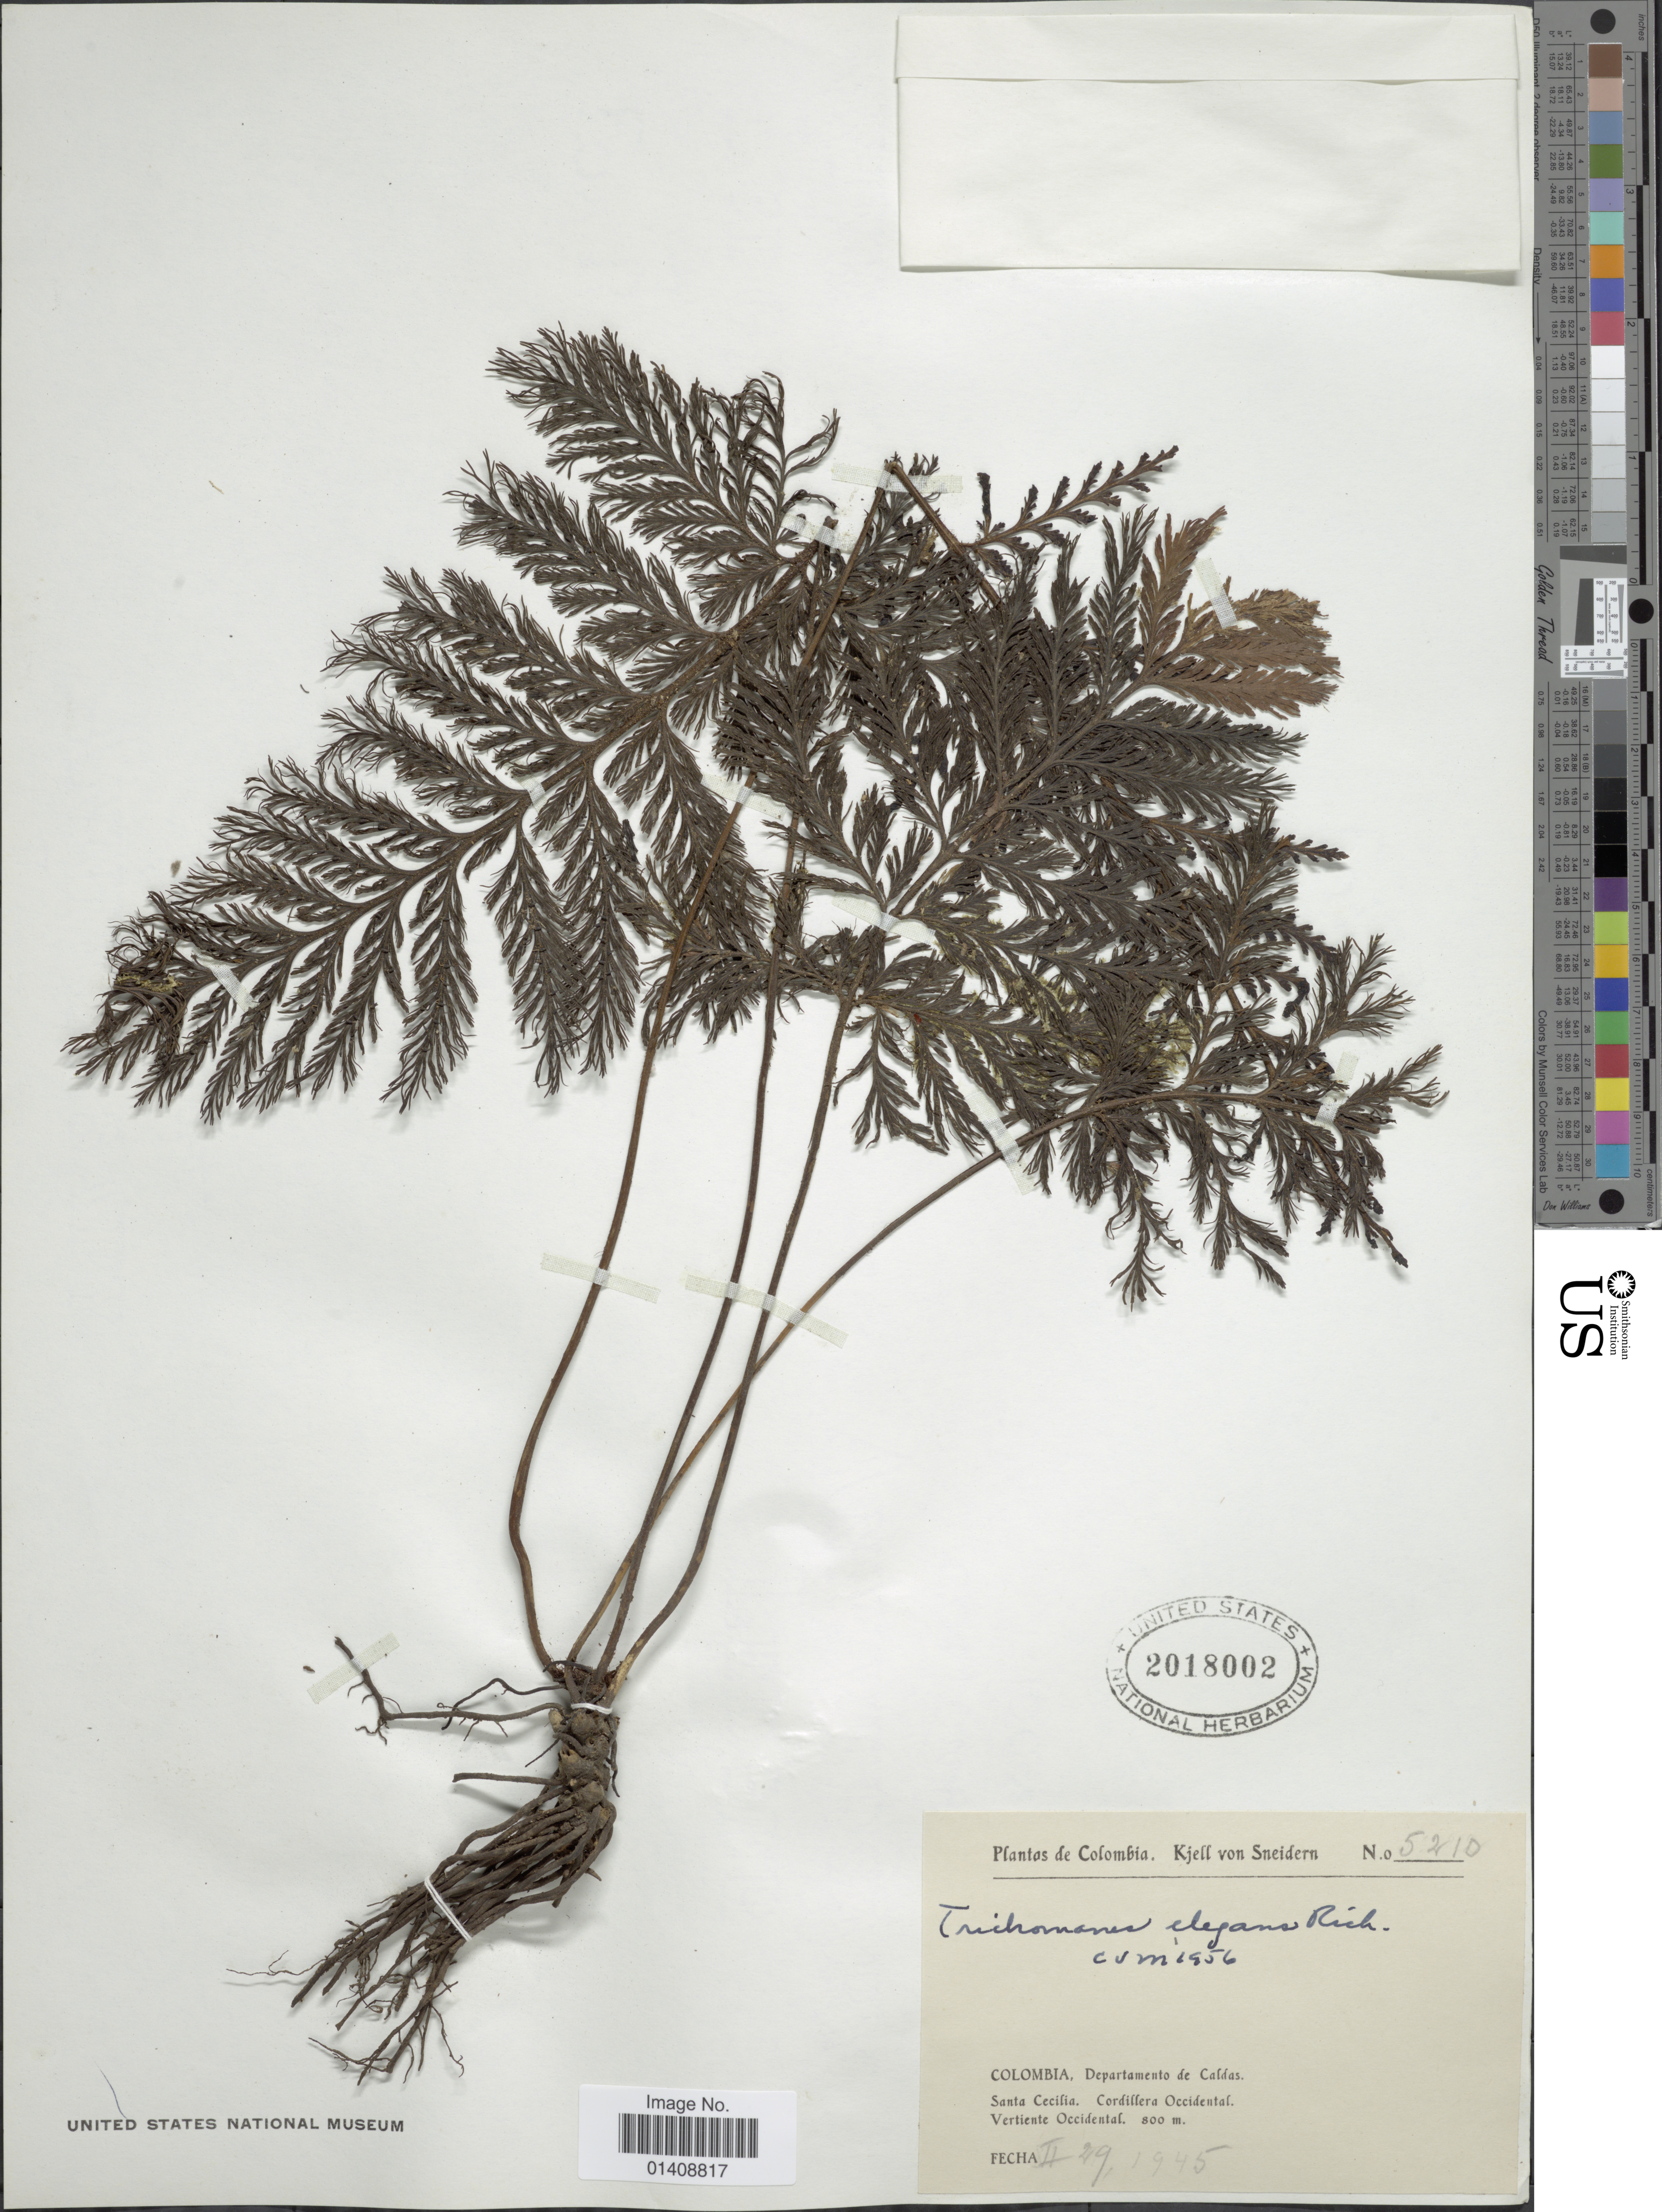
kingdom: Plantae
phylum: Tracheophyta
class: Polypodiopsida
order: Hymenophyllales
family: Hymenophyllaceae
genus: Trichomanes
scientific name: Trichomanes elegans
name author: Rich.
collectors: K. von Sneidern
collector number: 5210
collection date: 1945-06-29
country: Colombia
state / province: Caldas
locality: Santa Cecilia. Cordillera Occidental.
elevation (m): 800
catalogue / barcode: US 2018002